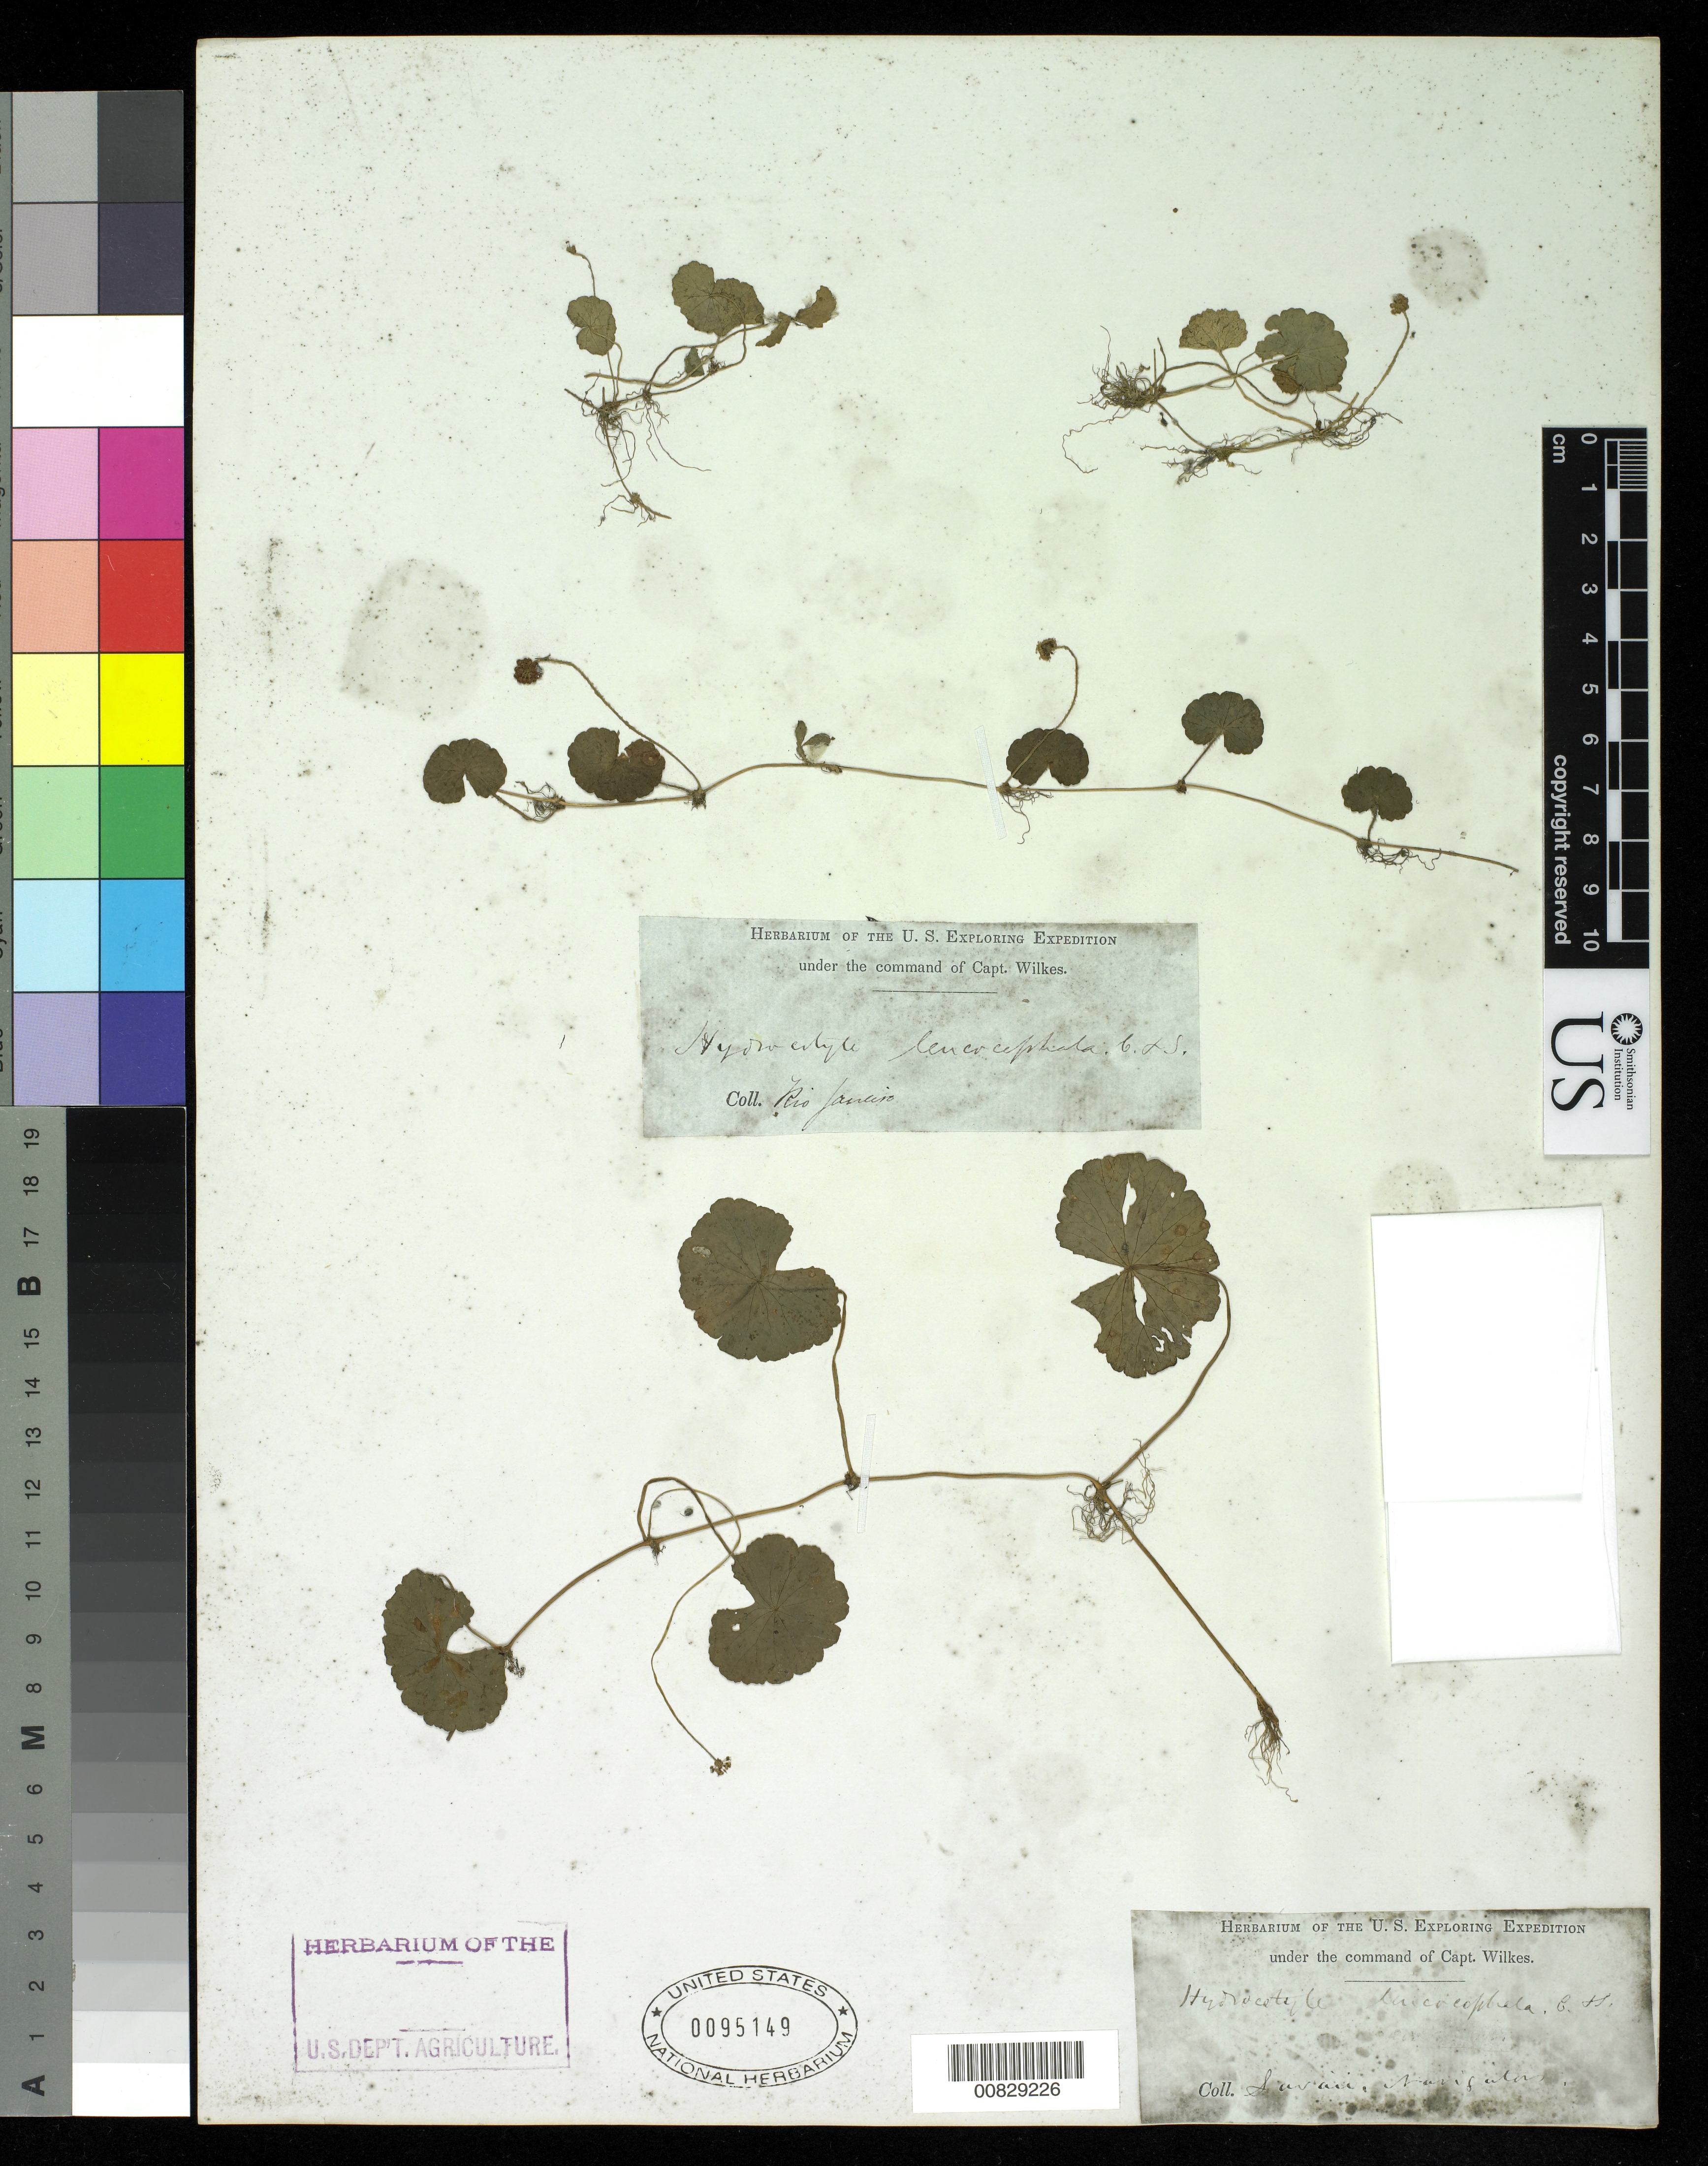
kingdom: Plantae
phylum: Tracheophyta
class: Magnoliopsida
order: Apiales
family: Araliaceae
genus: Hydrocotyle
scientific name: Hydrocotyle leucocephala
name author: Cham. & Schltdl.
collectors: Wilkes Explor. Exped.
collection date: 1838/1842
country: Samoa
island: Savai'i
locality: Savai'i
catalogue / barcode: US 95149